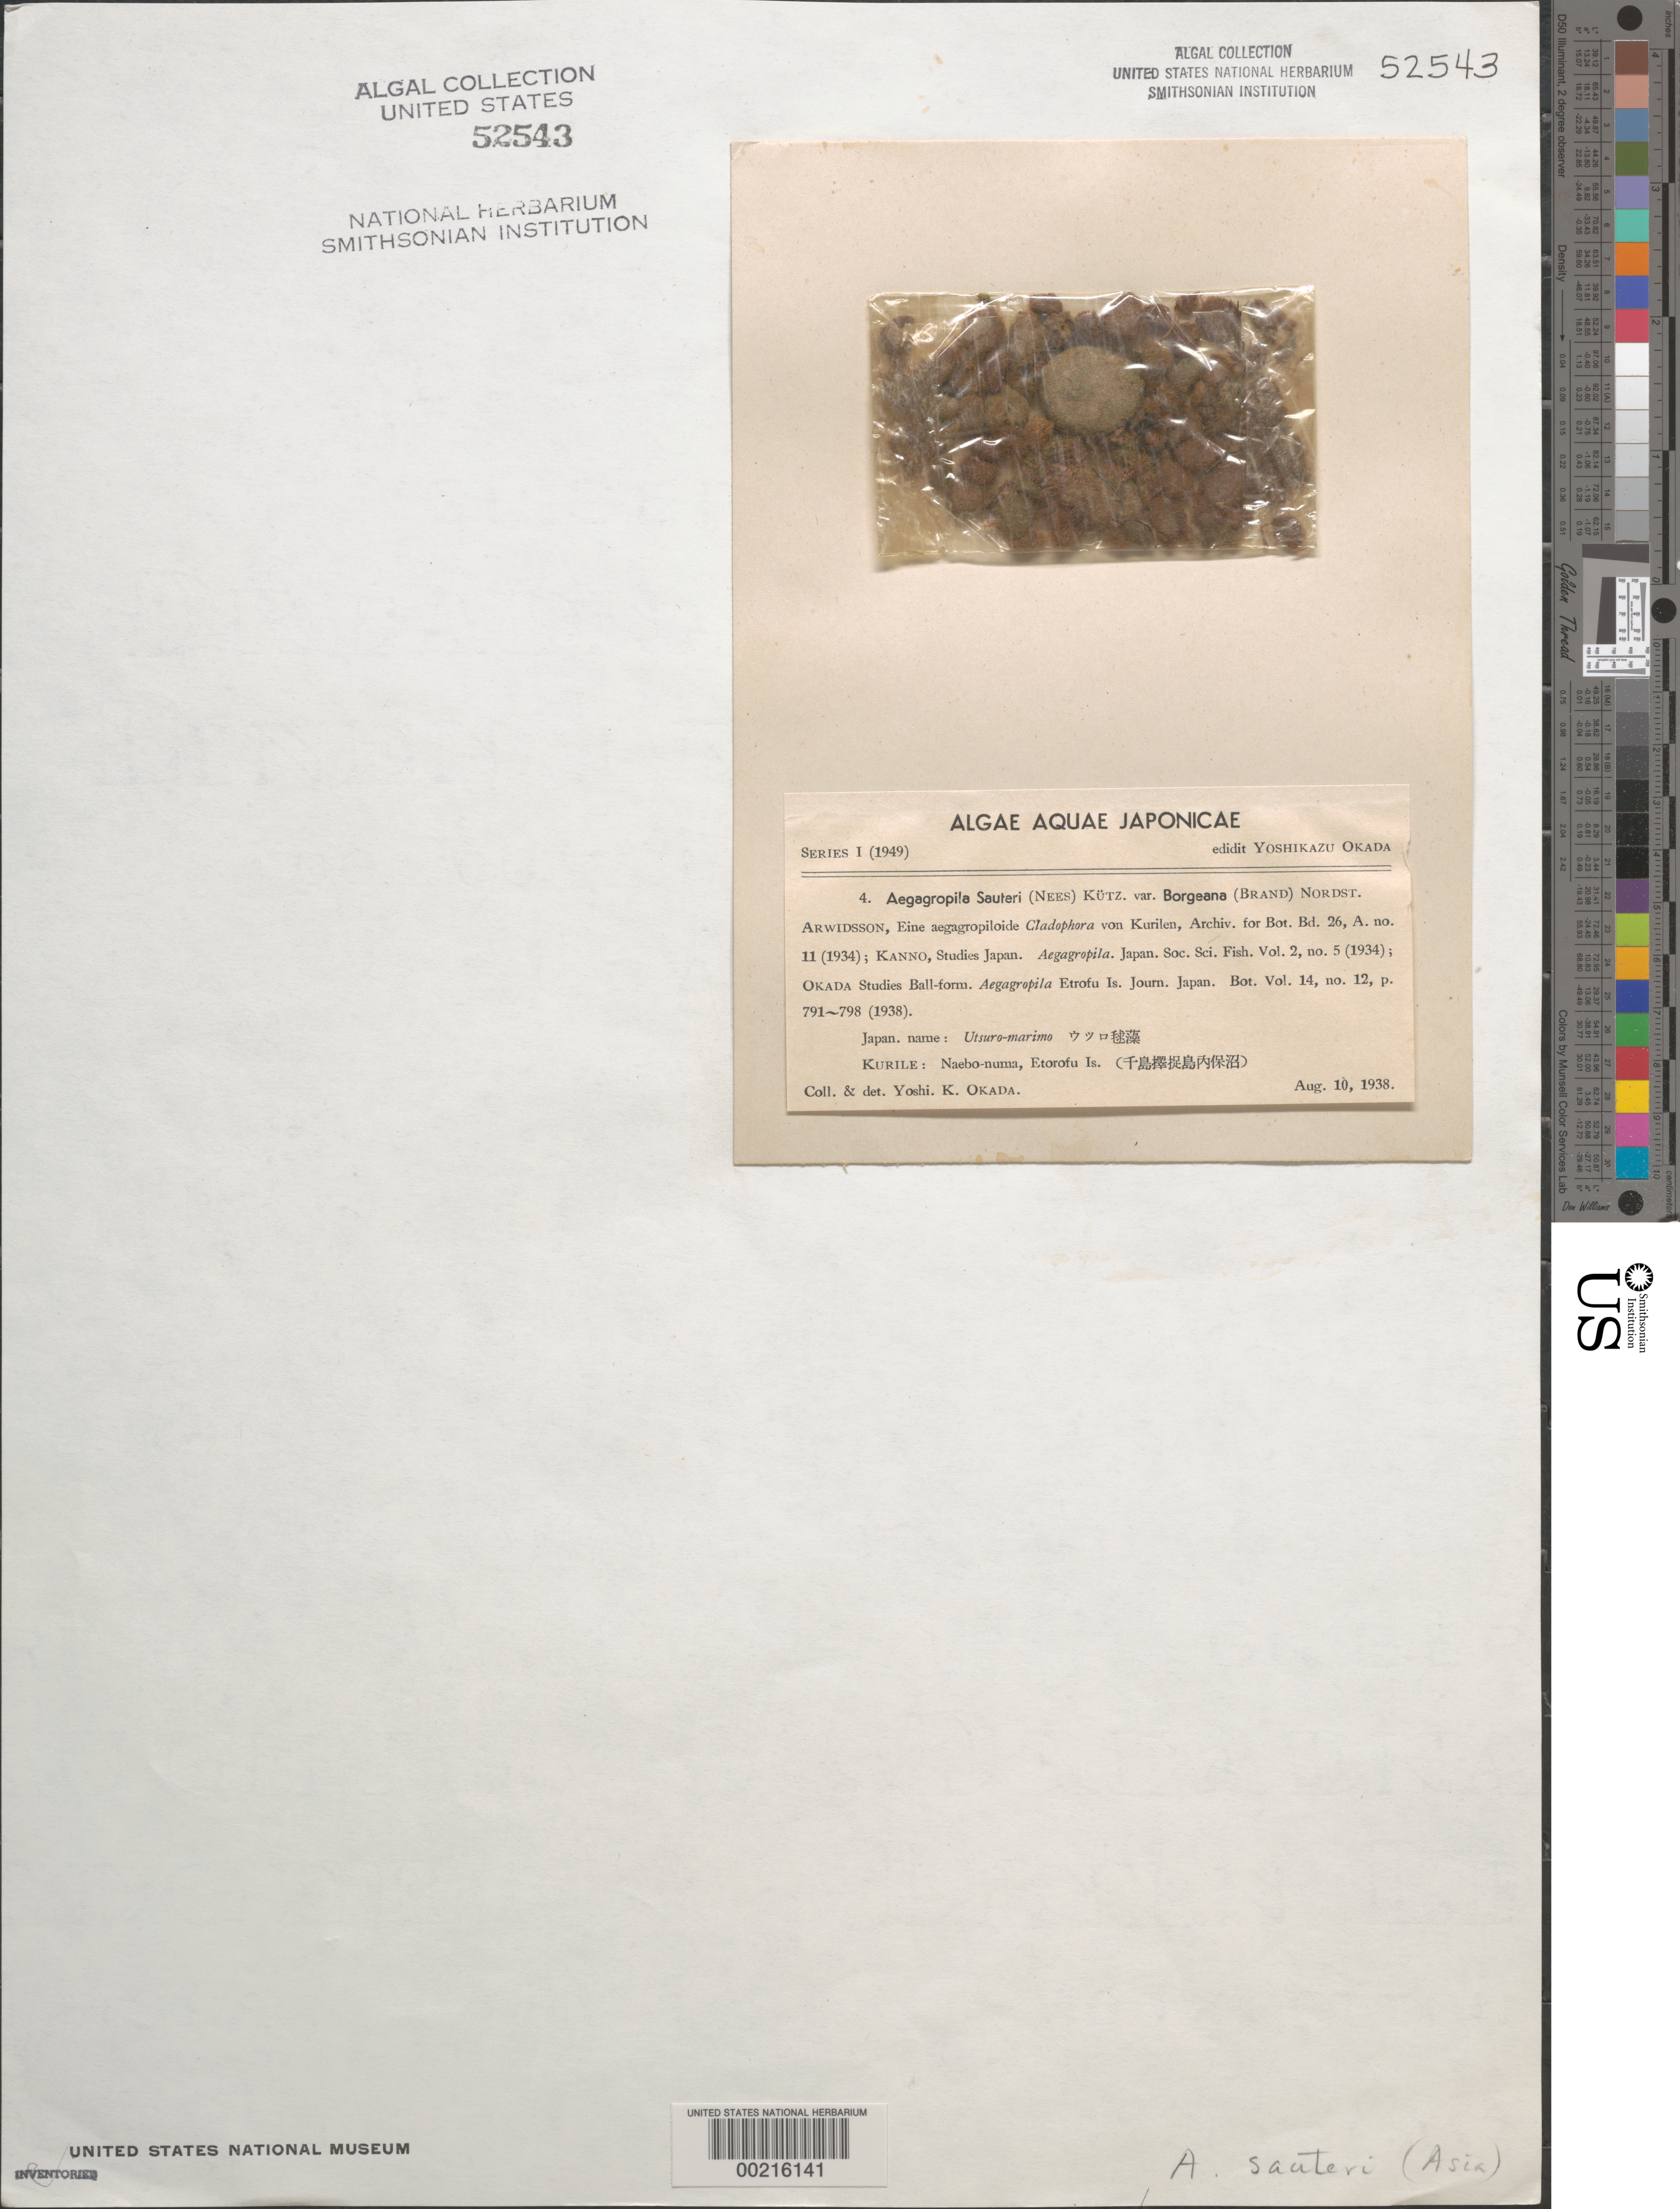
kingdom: Plantae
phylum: Chlorophyta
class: Ulvophyceae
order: Cladophorales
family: Cladophoraceae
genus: Aegagropila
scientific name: Aegagropila linnaei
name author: Kütz.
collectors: Y. Okada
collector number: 4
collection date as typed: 10 Aug 1938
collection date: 1938-08-10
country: Russian Federation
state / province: Sakhalin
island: Etorofu Island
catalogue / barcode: US 52543